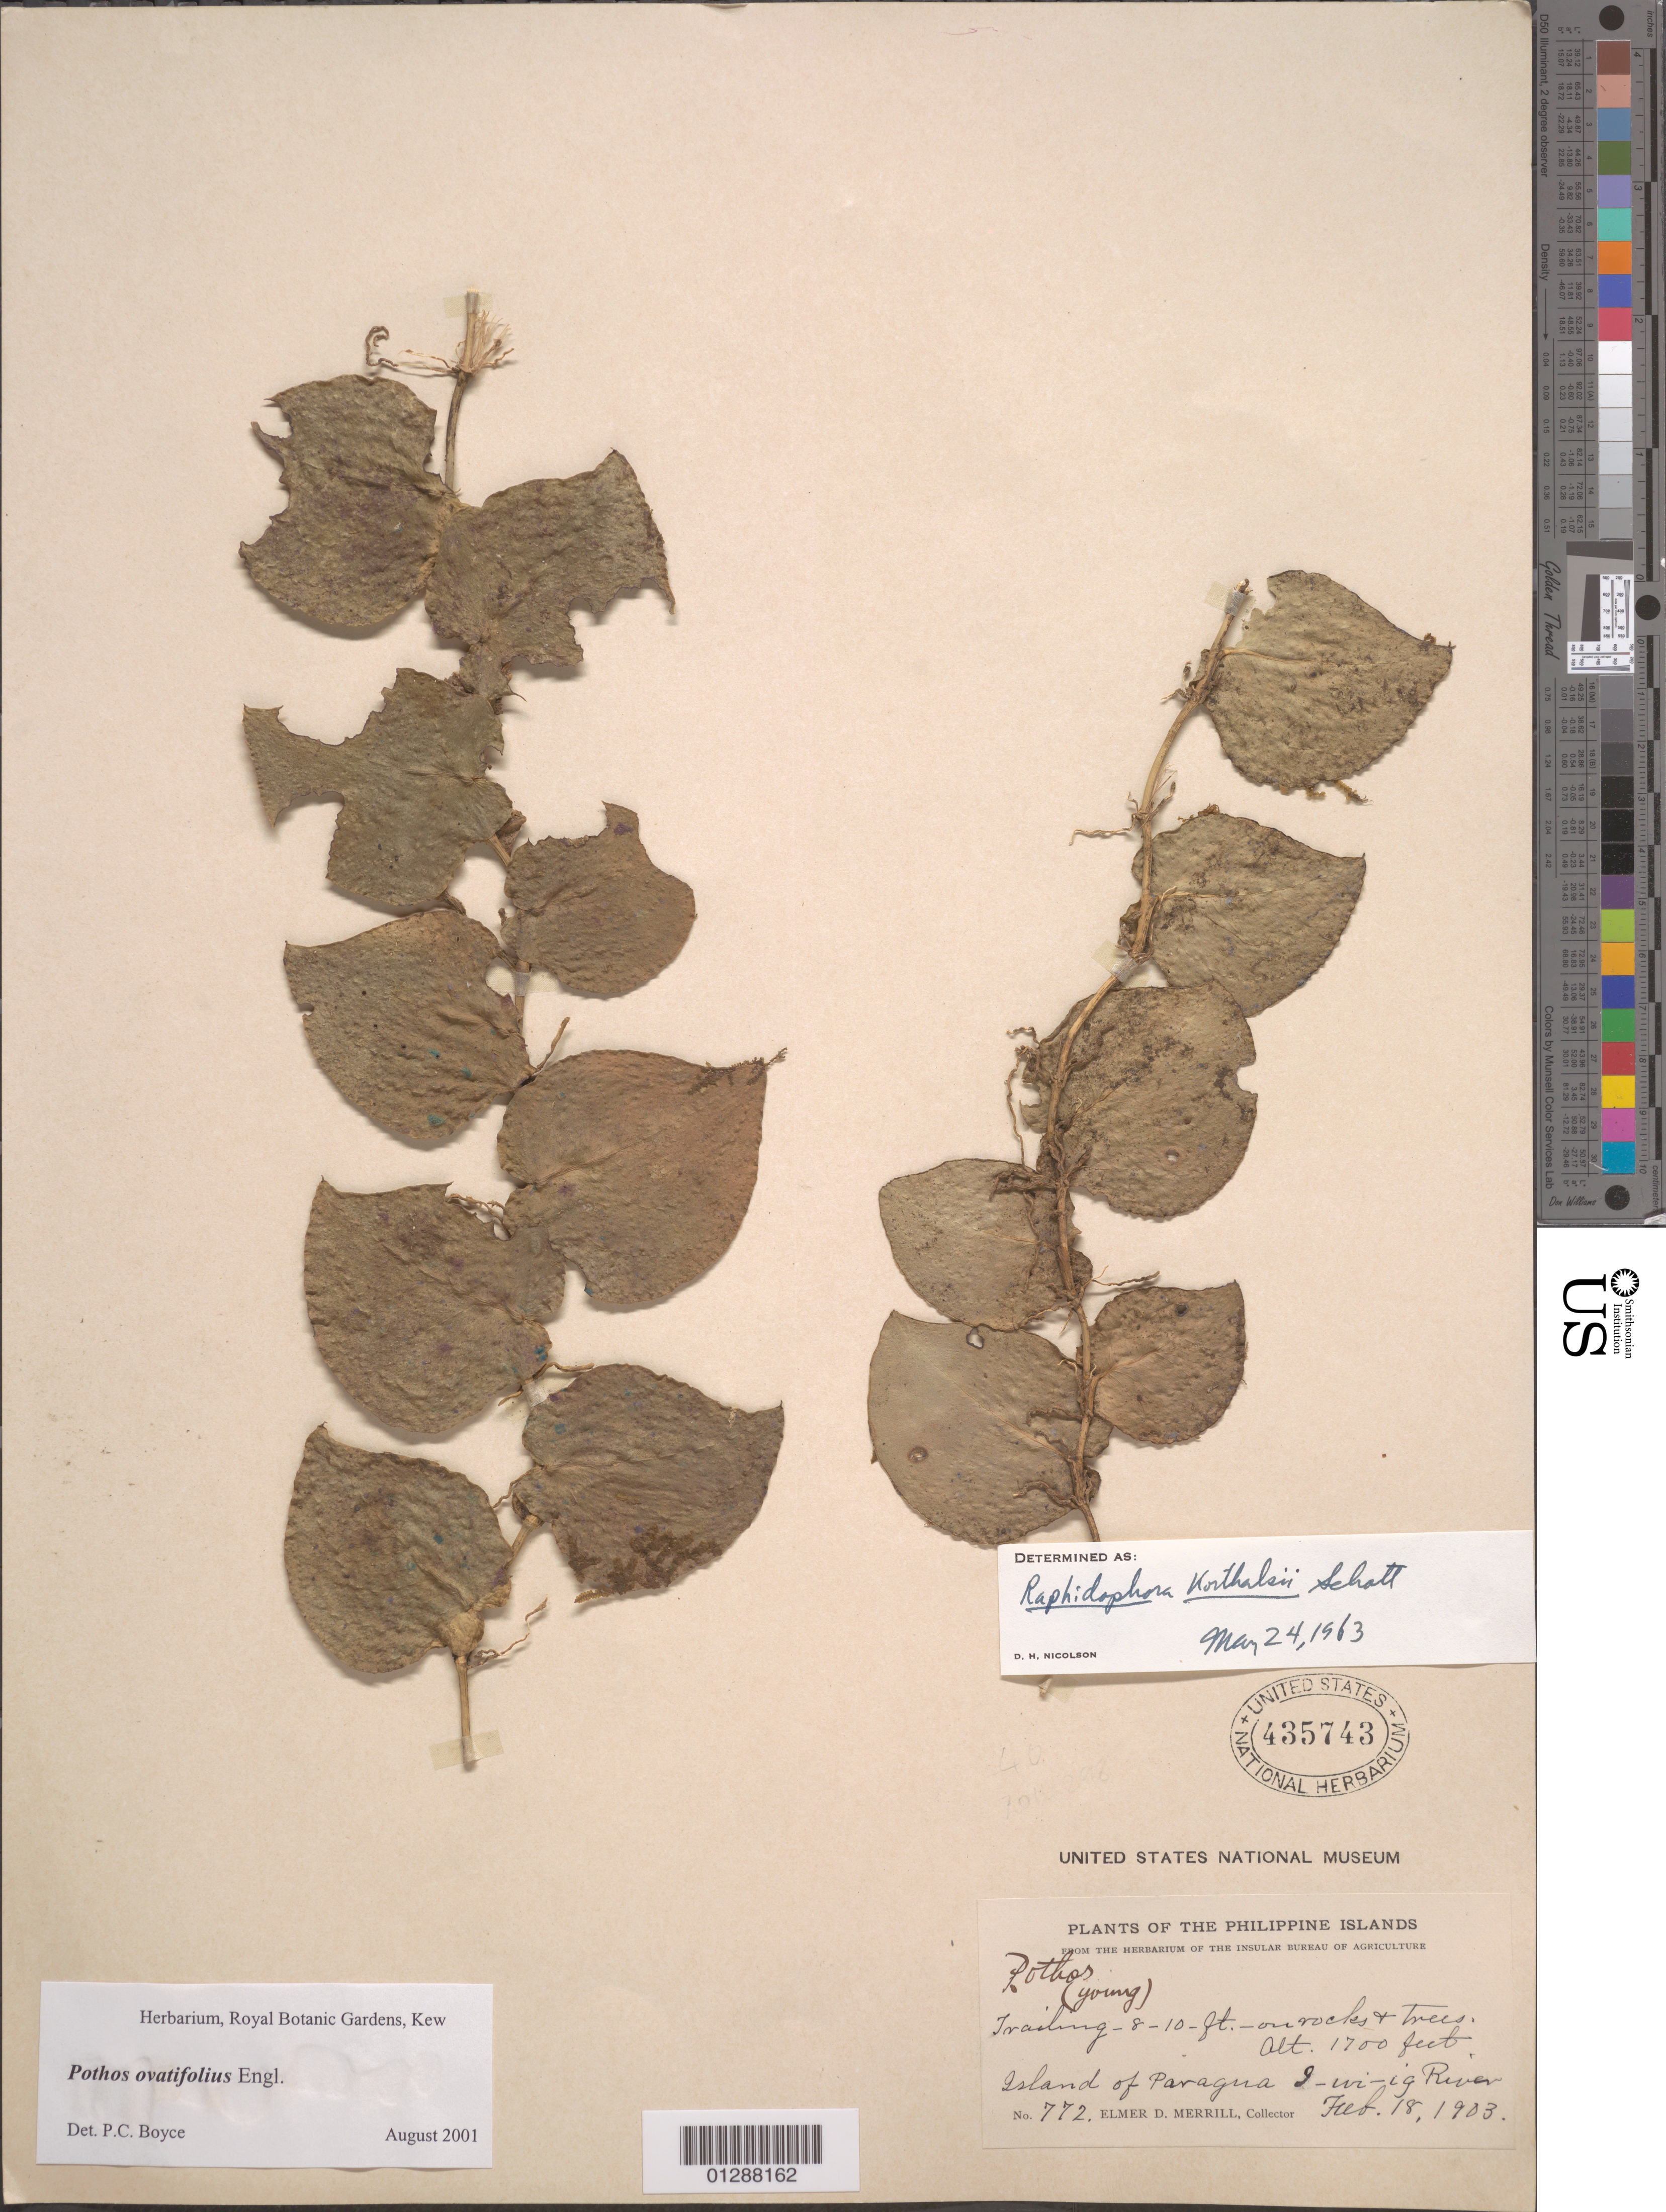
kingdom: Plantae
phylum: Tracheophyta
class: Liliopsida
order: Alismatales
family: Araceae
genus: Pothos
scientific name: Pothos ovatifolius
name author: Engl.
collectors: E. D. Merrill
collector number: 772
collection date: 1903-02-18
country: Philippines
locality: Island of Paragua. I-wi-ig River.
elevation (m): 518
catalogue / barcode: US 435743